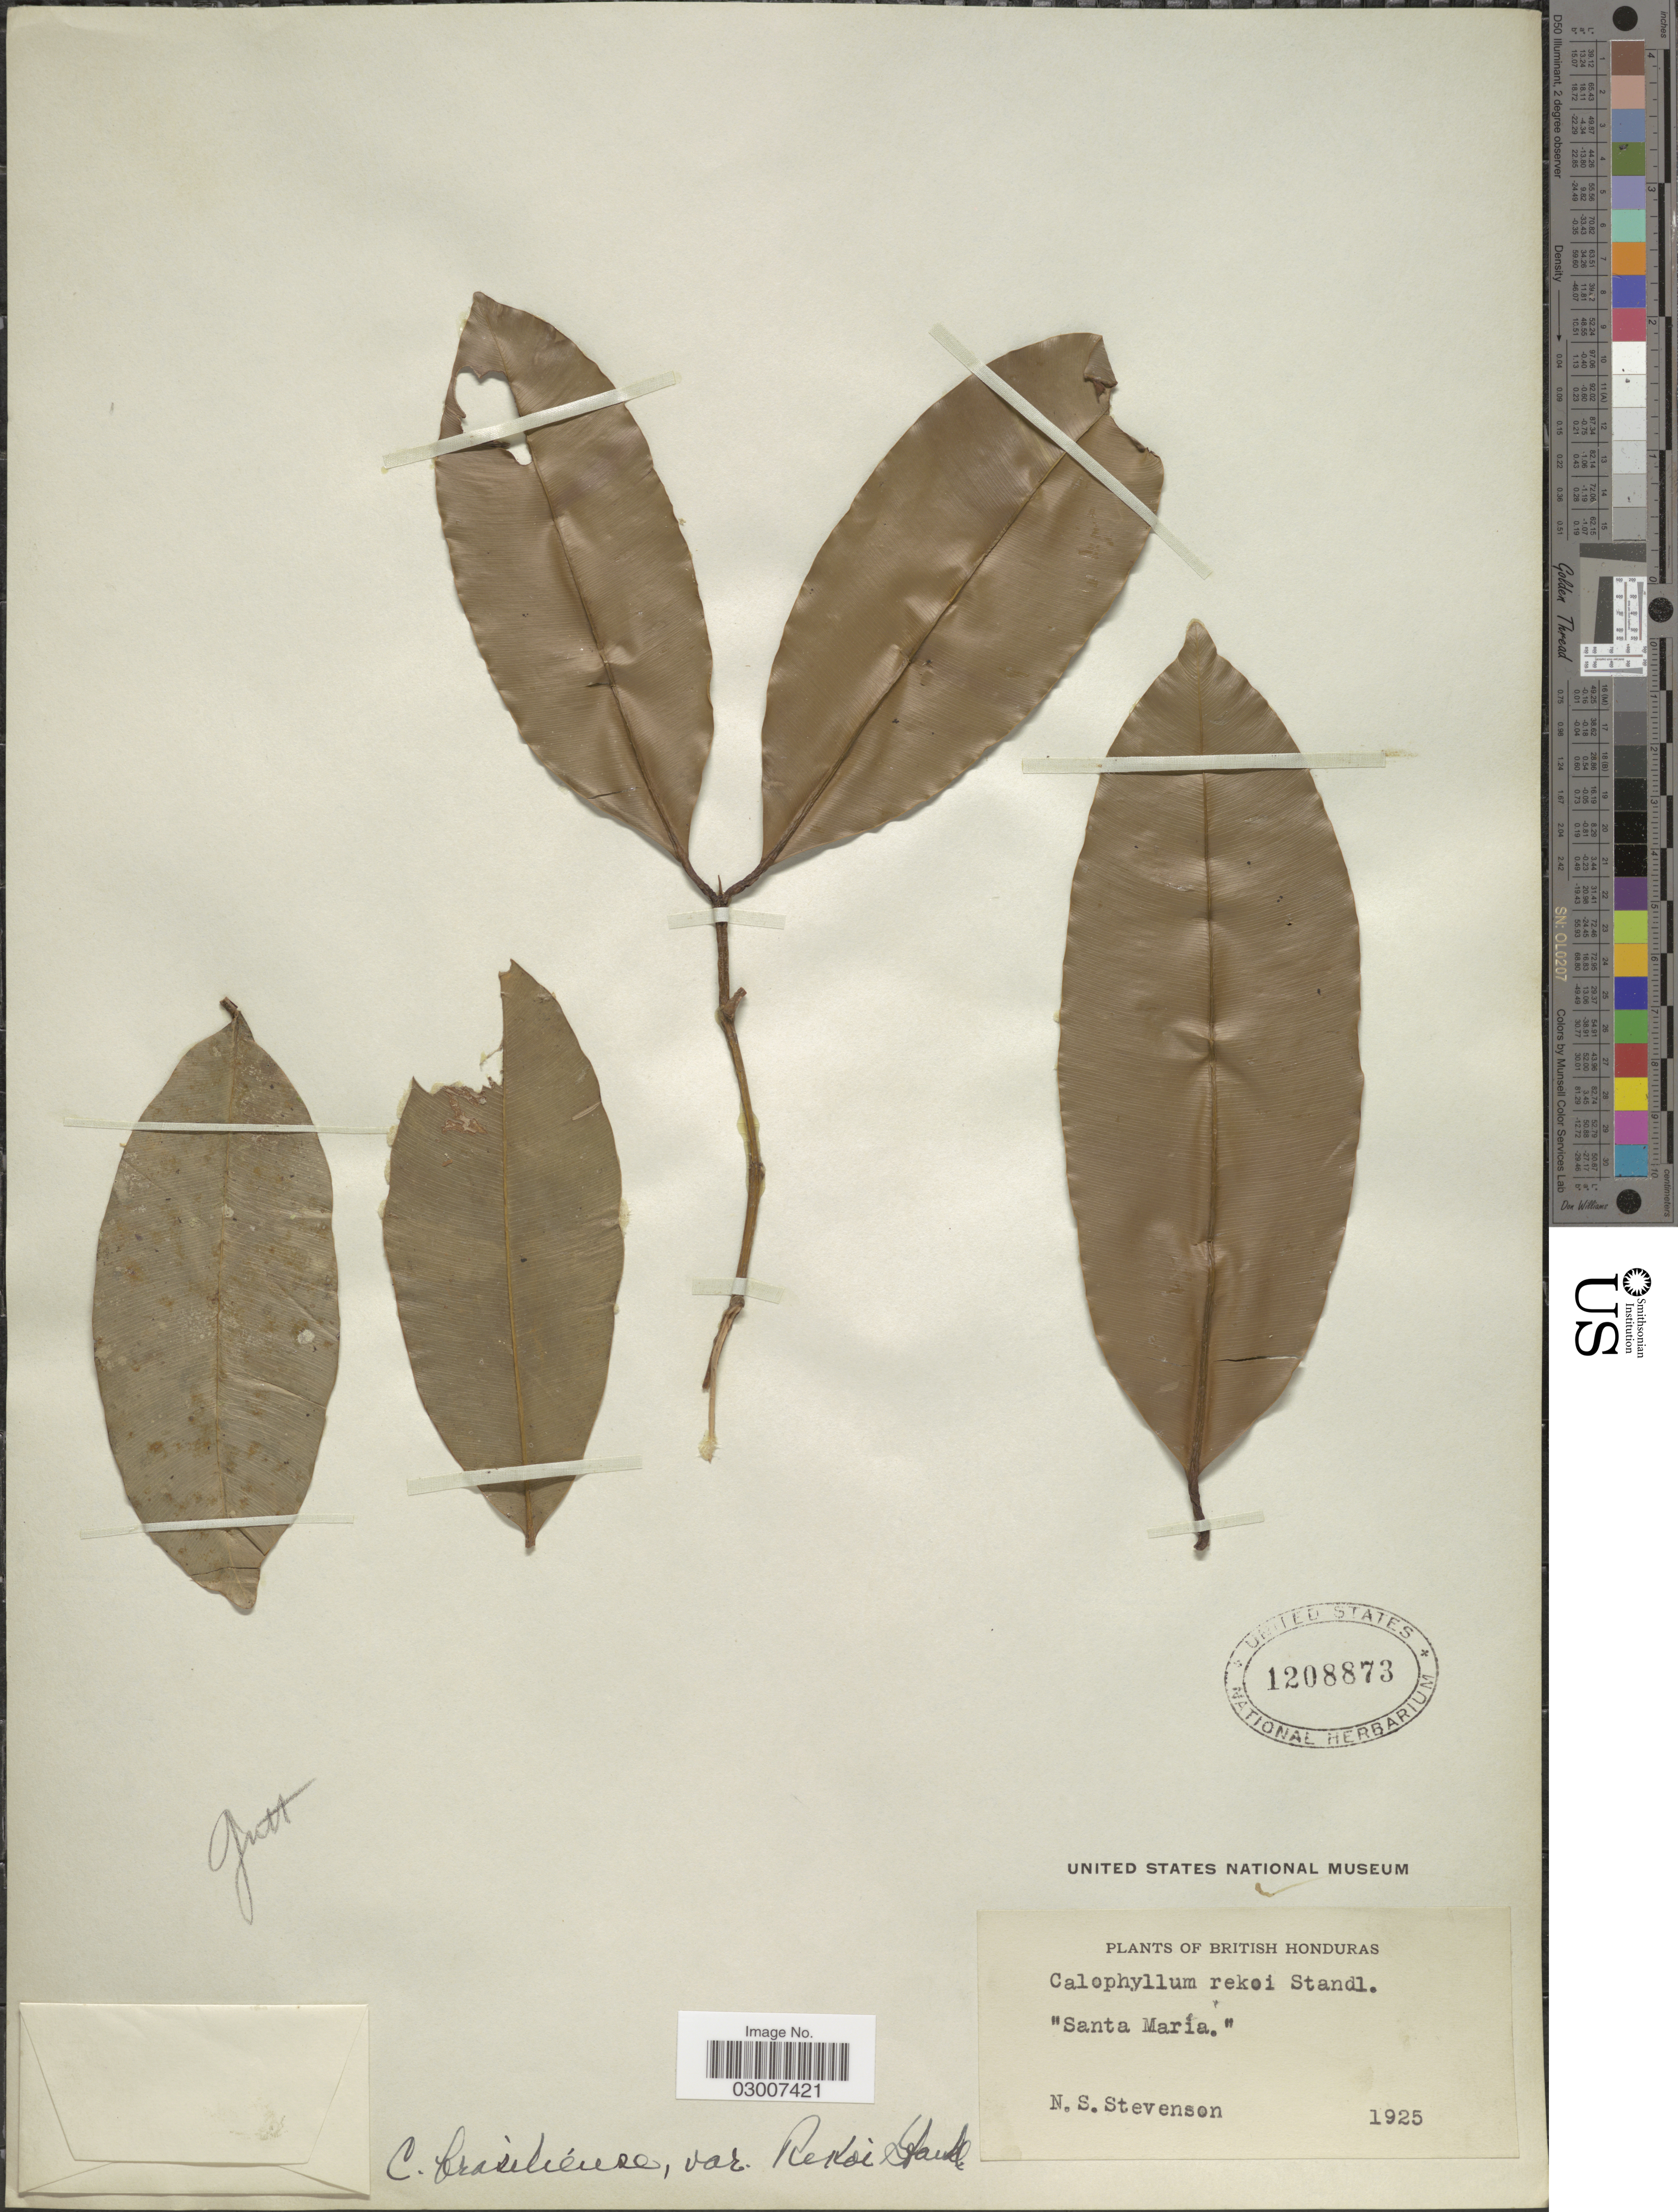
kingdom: Plantae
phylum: Tracheophyta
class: Magnoliopsida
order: Malpighiales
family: Calophyllaceae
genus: Calophyllum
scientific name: Calophyllum brasiliense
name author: Cambess.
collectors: N. Stevenson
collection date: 1925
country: Belize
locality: British Honduras. "Santa María".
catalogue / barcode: US 1208873